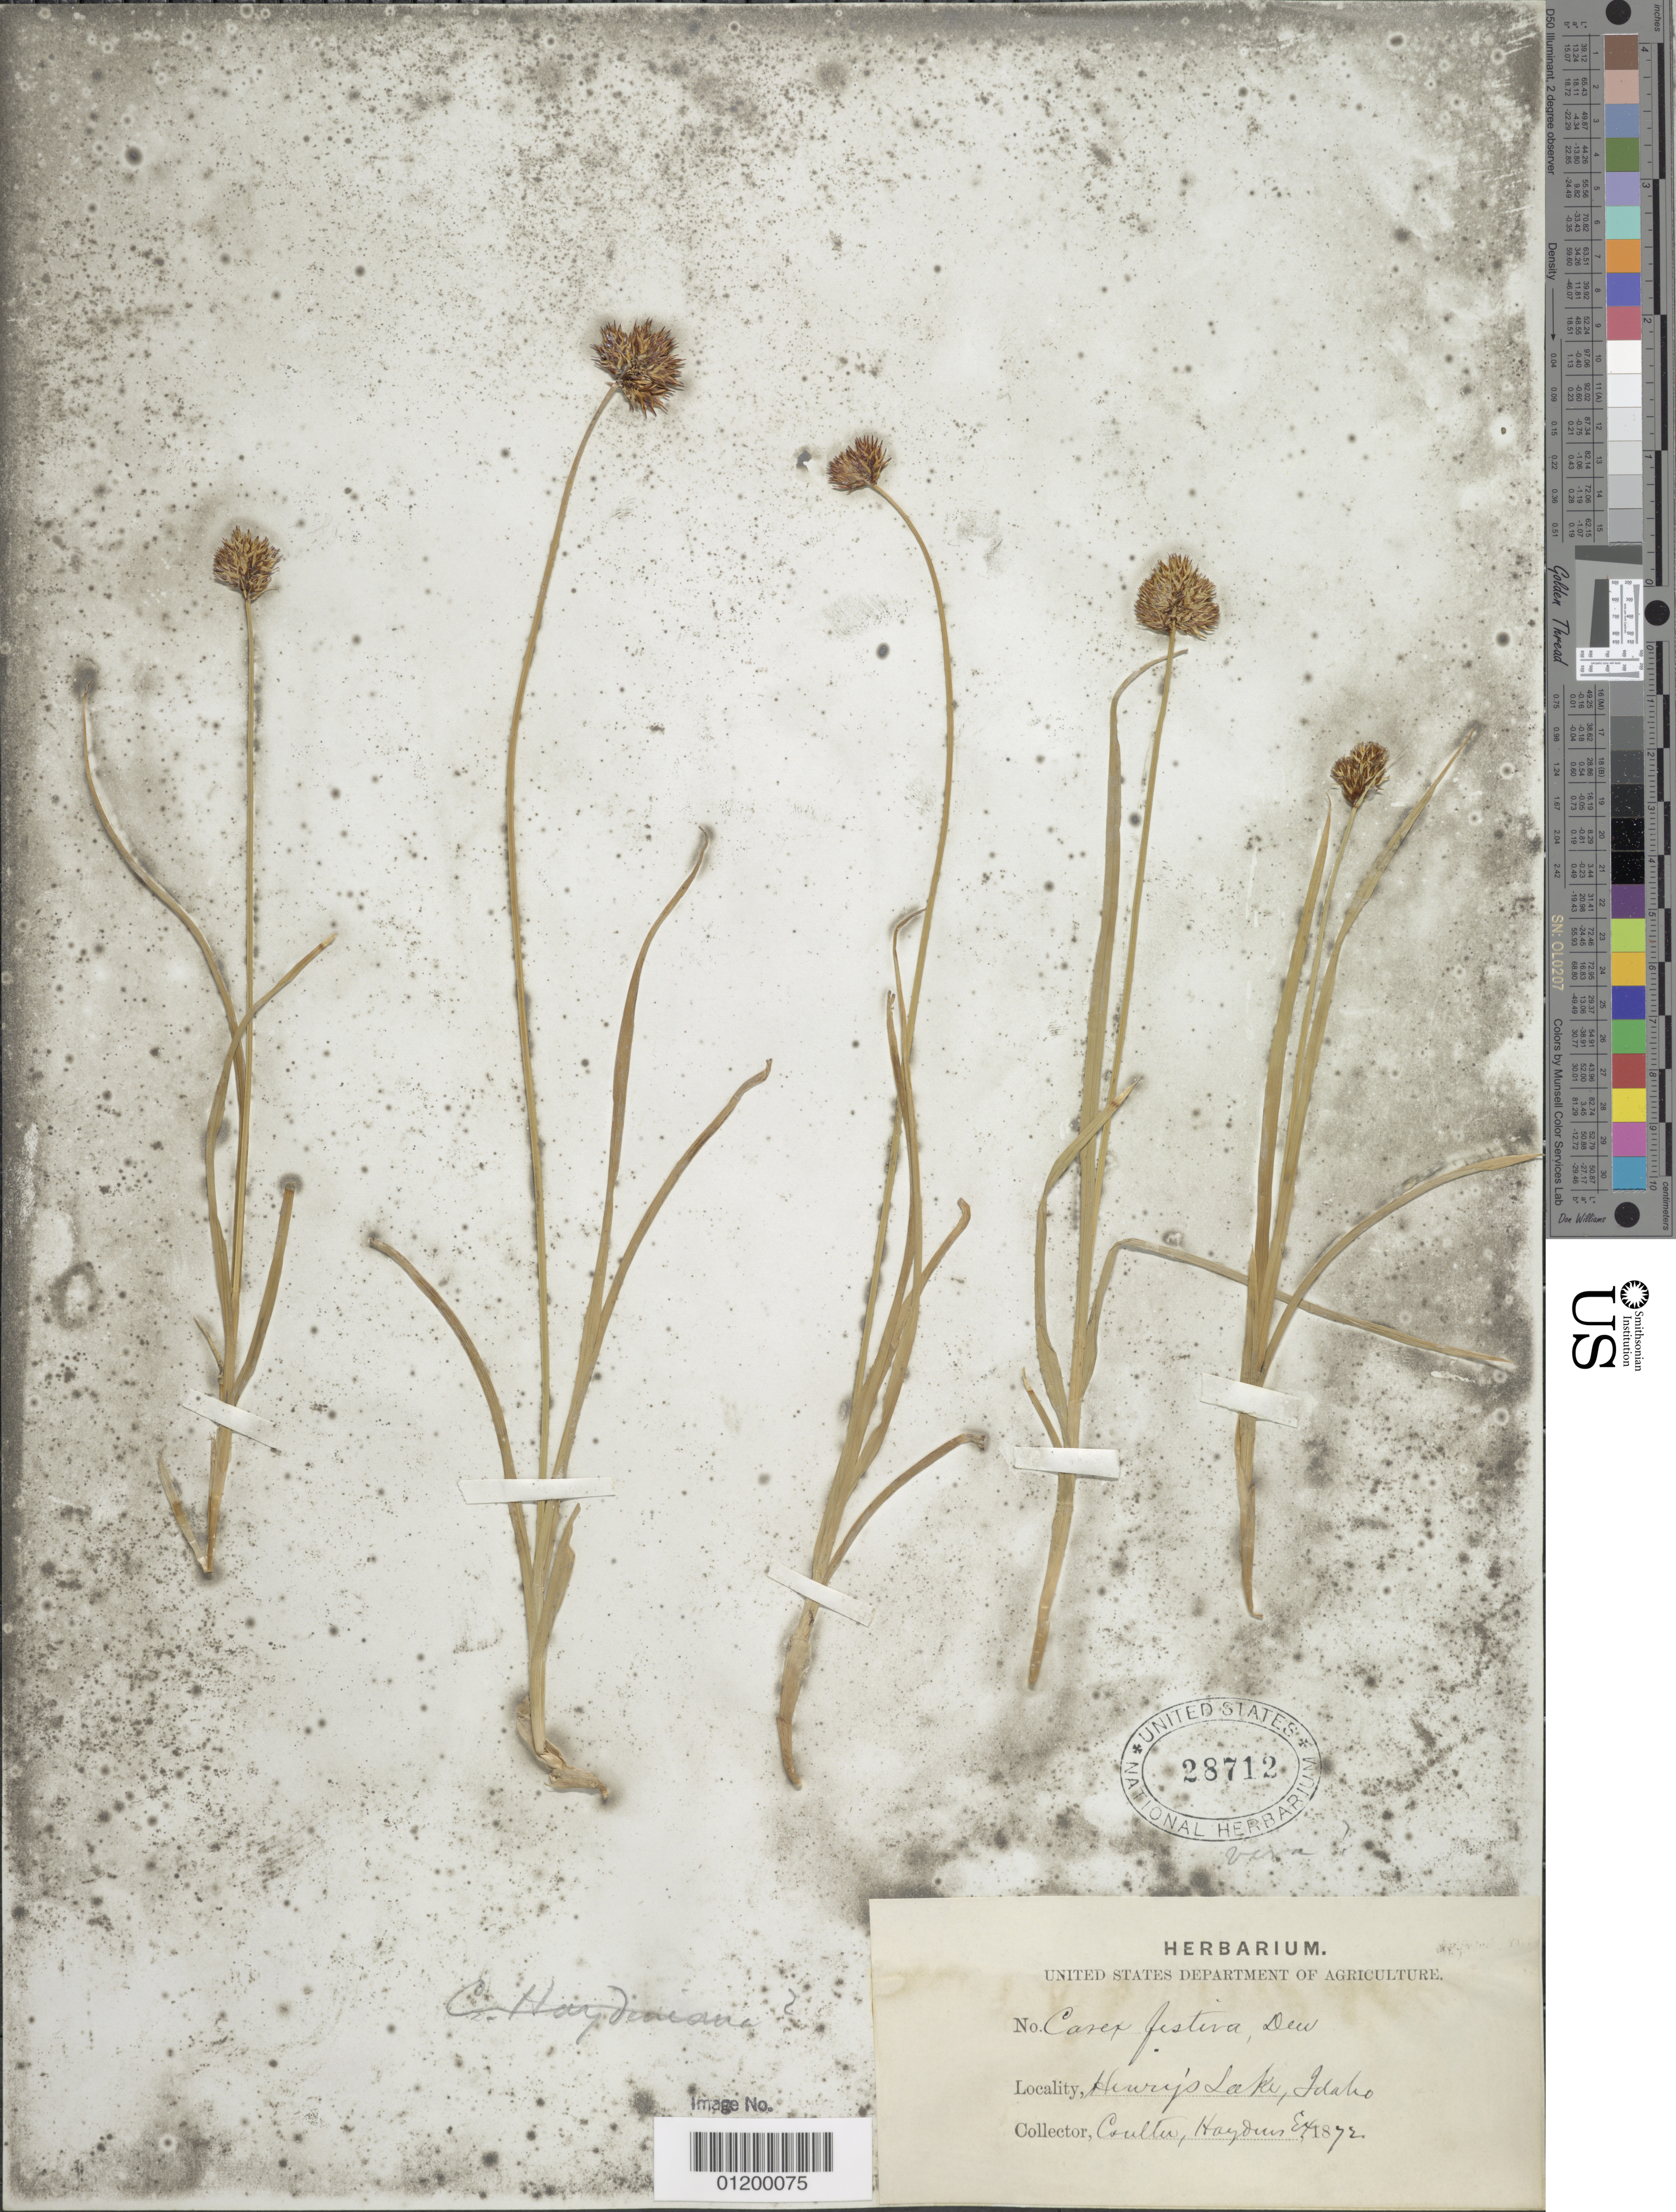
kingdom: Plantae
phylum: Tracheophyta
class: Liliopsida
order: Poales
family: Cyperaceae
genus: Carex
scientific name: Carex sp.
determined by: Strong, Mark T., (BOT), Smithsonian Institution - National Museum of Natural History (UNITED STATES)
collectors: J. M. Coulter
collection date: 1872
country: United States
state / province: Idaho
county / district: Madison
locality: Henry's Fork.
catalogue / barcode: US 28712